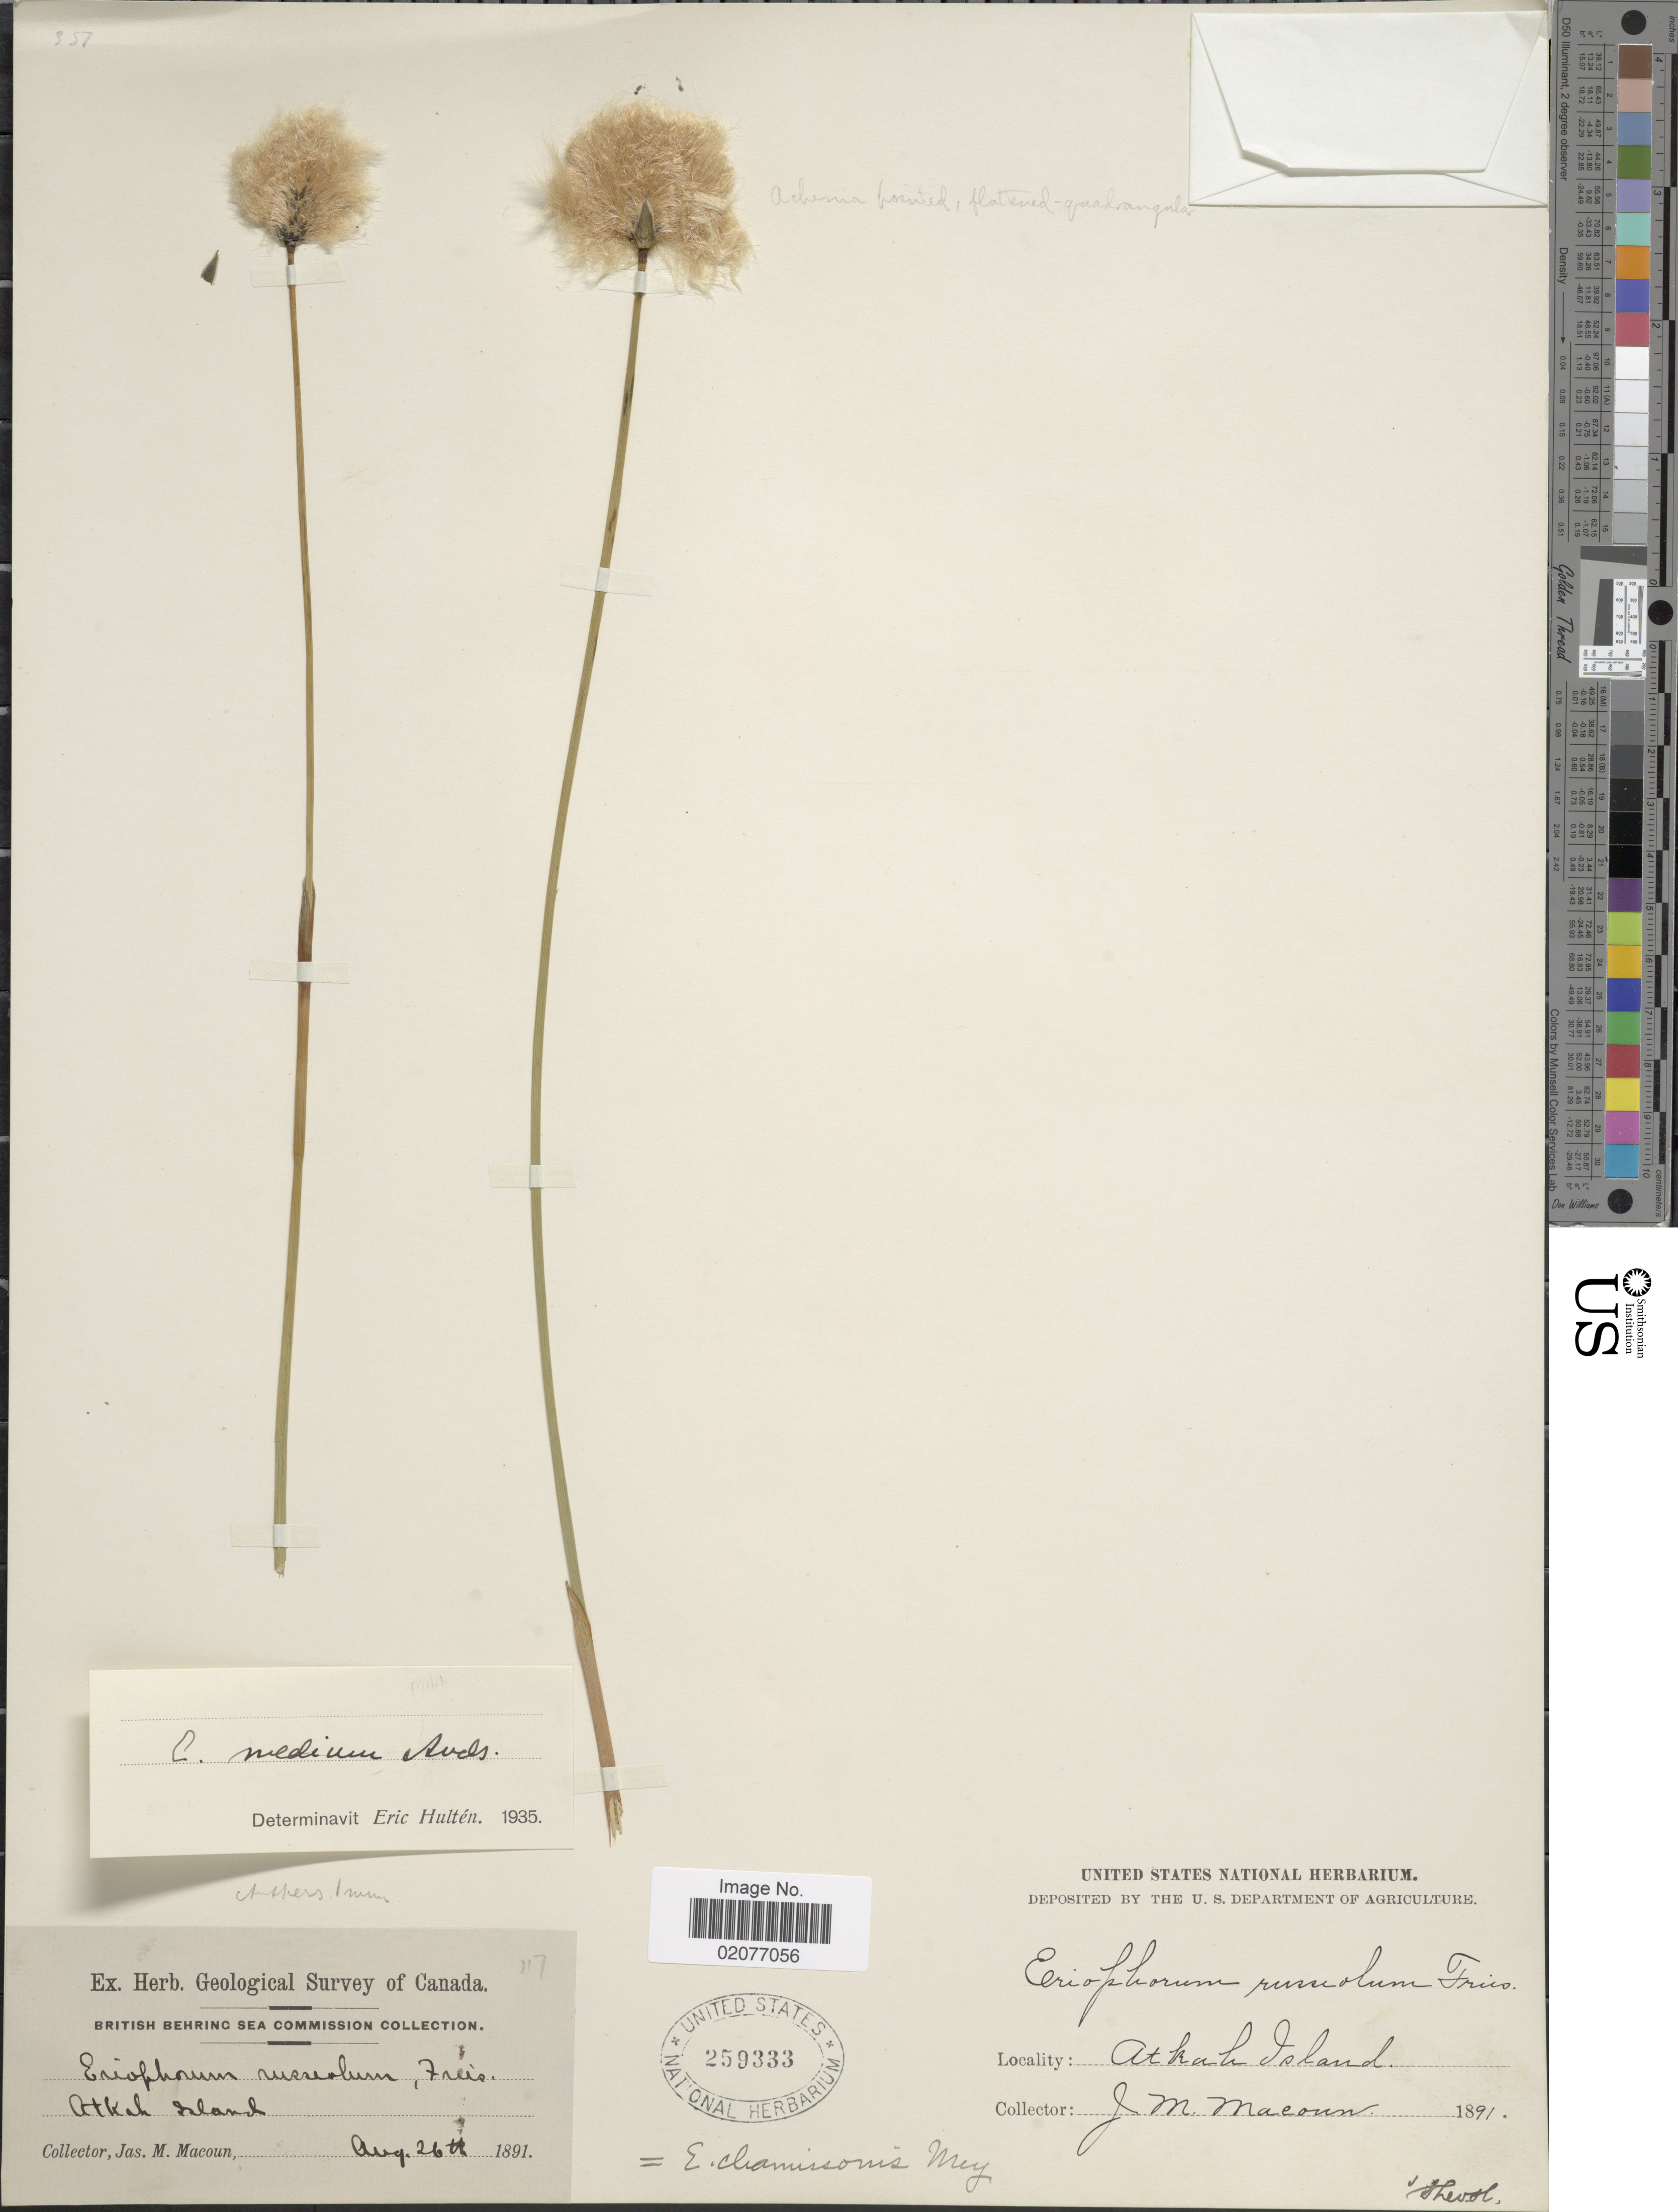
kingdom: Plantae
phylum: Tracheophyta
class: Liliopsida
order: Poales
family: Cyperaceae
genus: Eriophorum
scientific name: Eriophorum x medium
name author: Andersson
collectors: J. M. Macoun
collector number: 117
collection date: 1891-08-26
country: United States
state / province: Alaska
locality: British Behring sea , Atkah Island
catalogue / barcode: US 259333